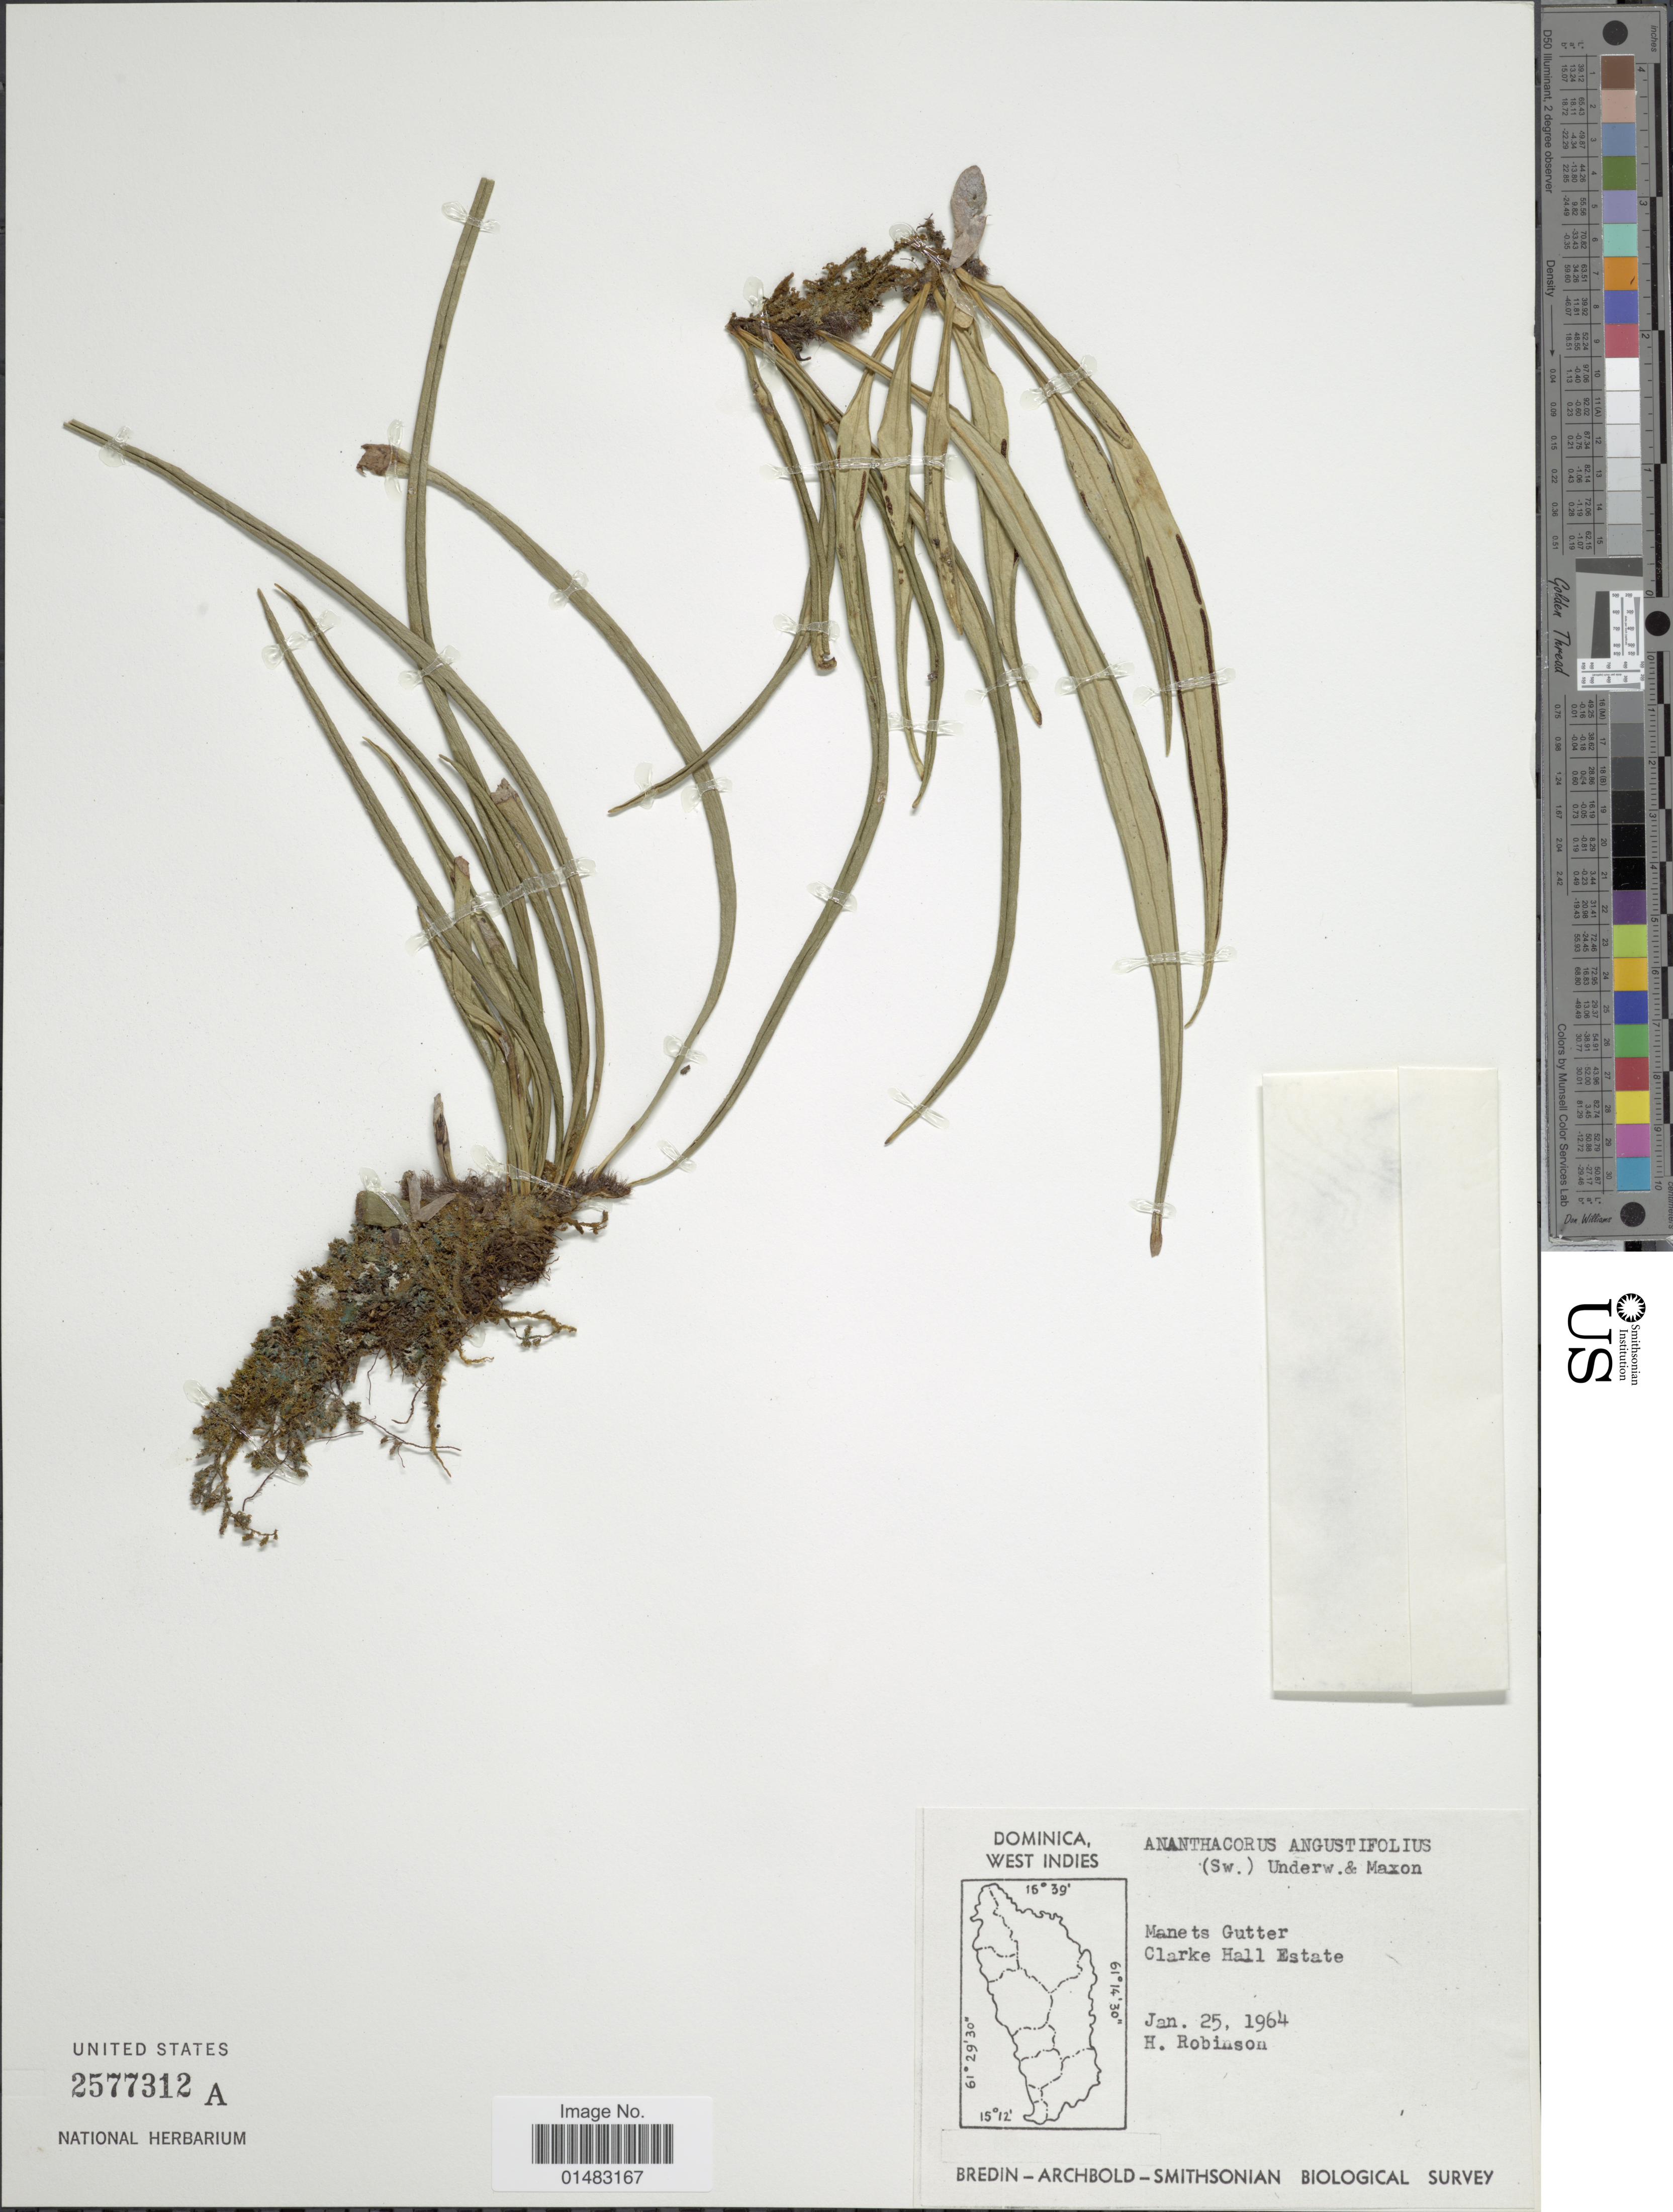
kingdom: Plantae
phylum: Tracheophyta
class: Polypodiopsida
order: Polypodiales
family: Pteridaceae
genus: Ananthacorus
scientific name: Ananthacorus angustifolius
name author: (Sw.) Underw. & Maxon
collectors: H. Robinson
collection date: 1964-01-25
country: Dominica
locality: Dominica, West Indies, Manets Gutter, Clarke Hall Estate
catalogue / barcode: US 2577312A